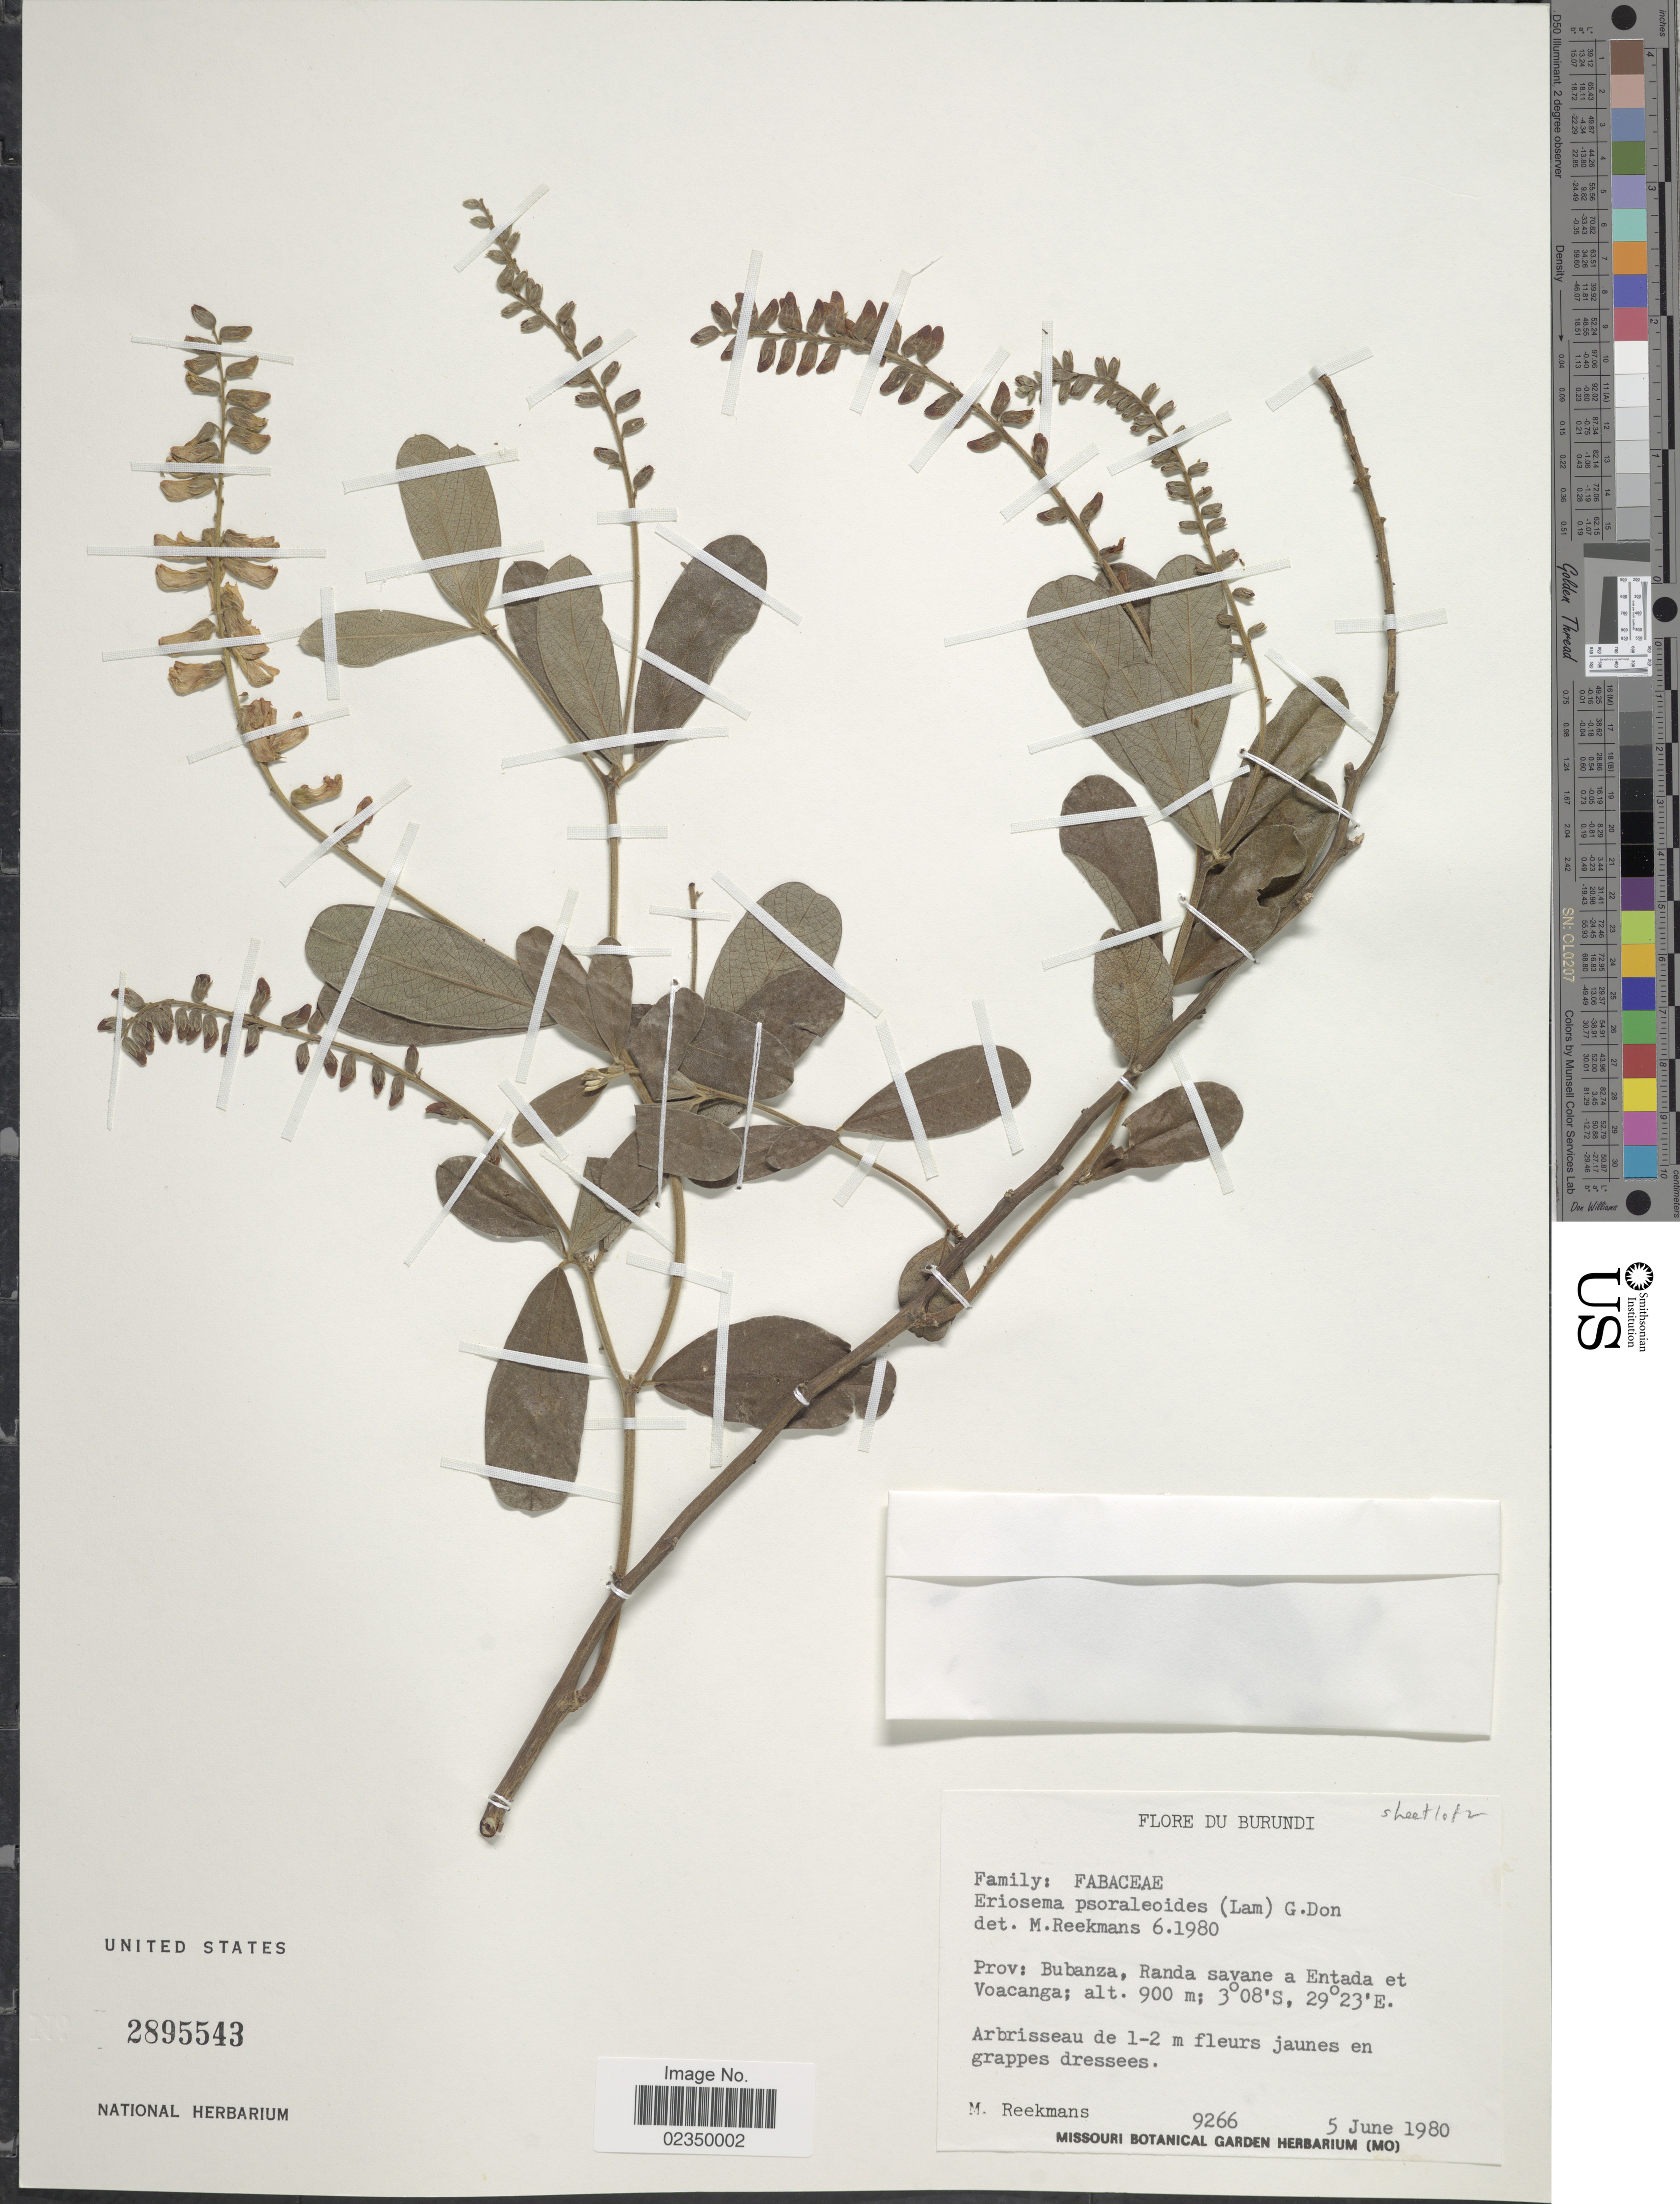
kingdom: Plantae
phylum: Tracheophyta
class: Magnoliopsida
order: Fabales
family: Fabaceae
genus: Eriosema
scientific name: Eriosema psoraloides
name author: (Lam.) G. Don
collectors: M. Reekmans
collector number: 9266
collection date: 1980-06-05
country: Burundi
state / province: Bubanza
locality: Burundi, Prov; Bubanza, Randa savane e Entada et Voacanga.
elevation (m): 900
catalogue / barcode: US 2895543